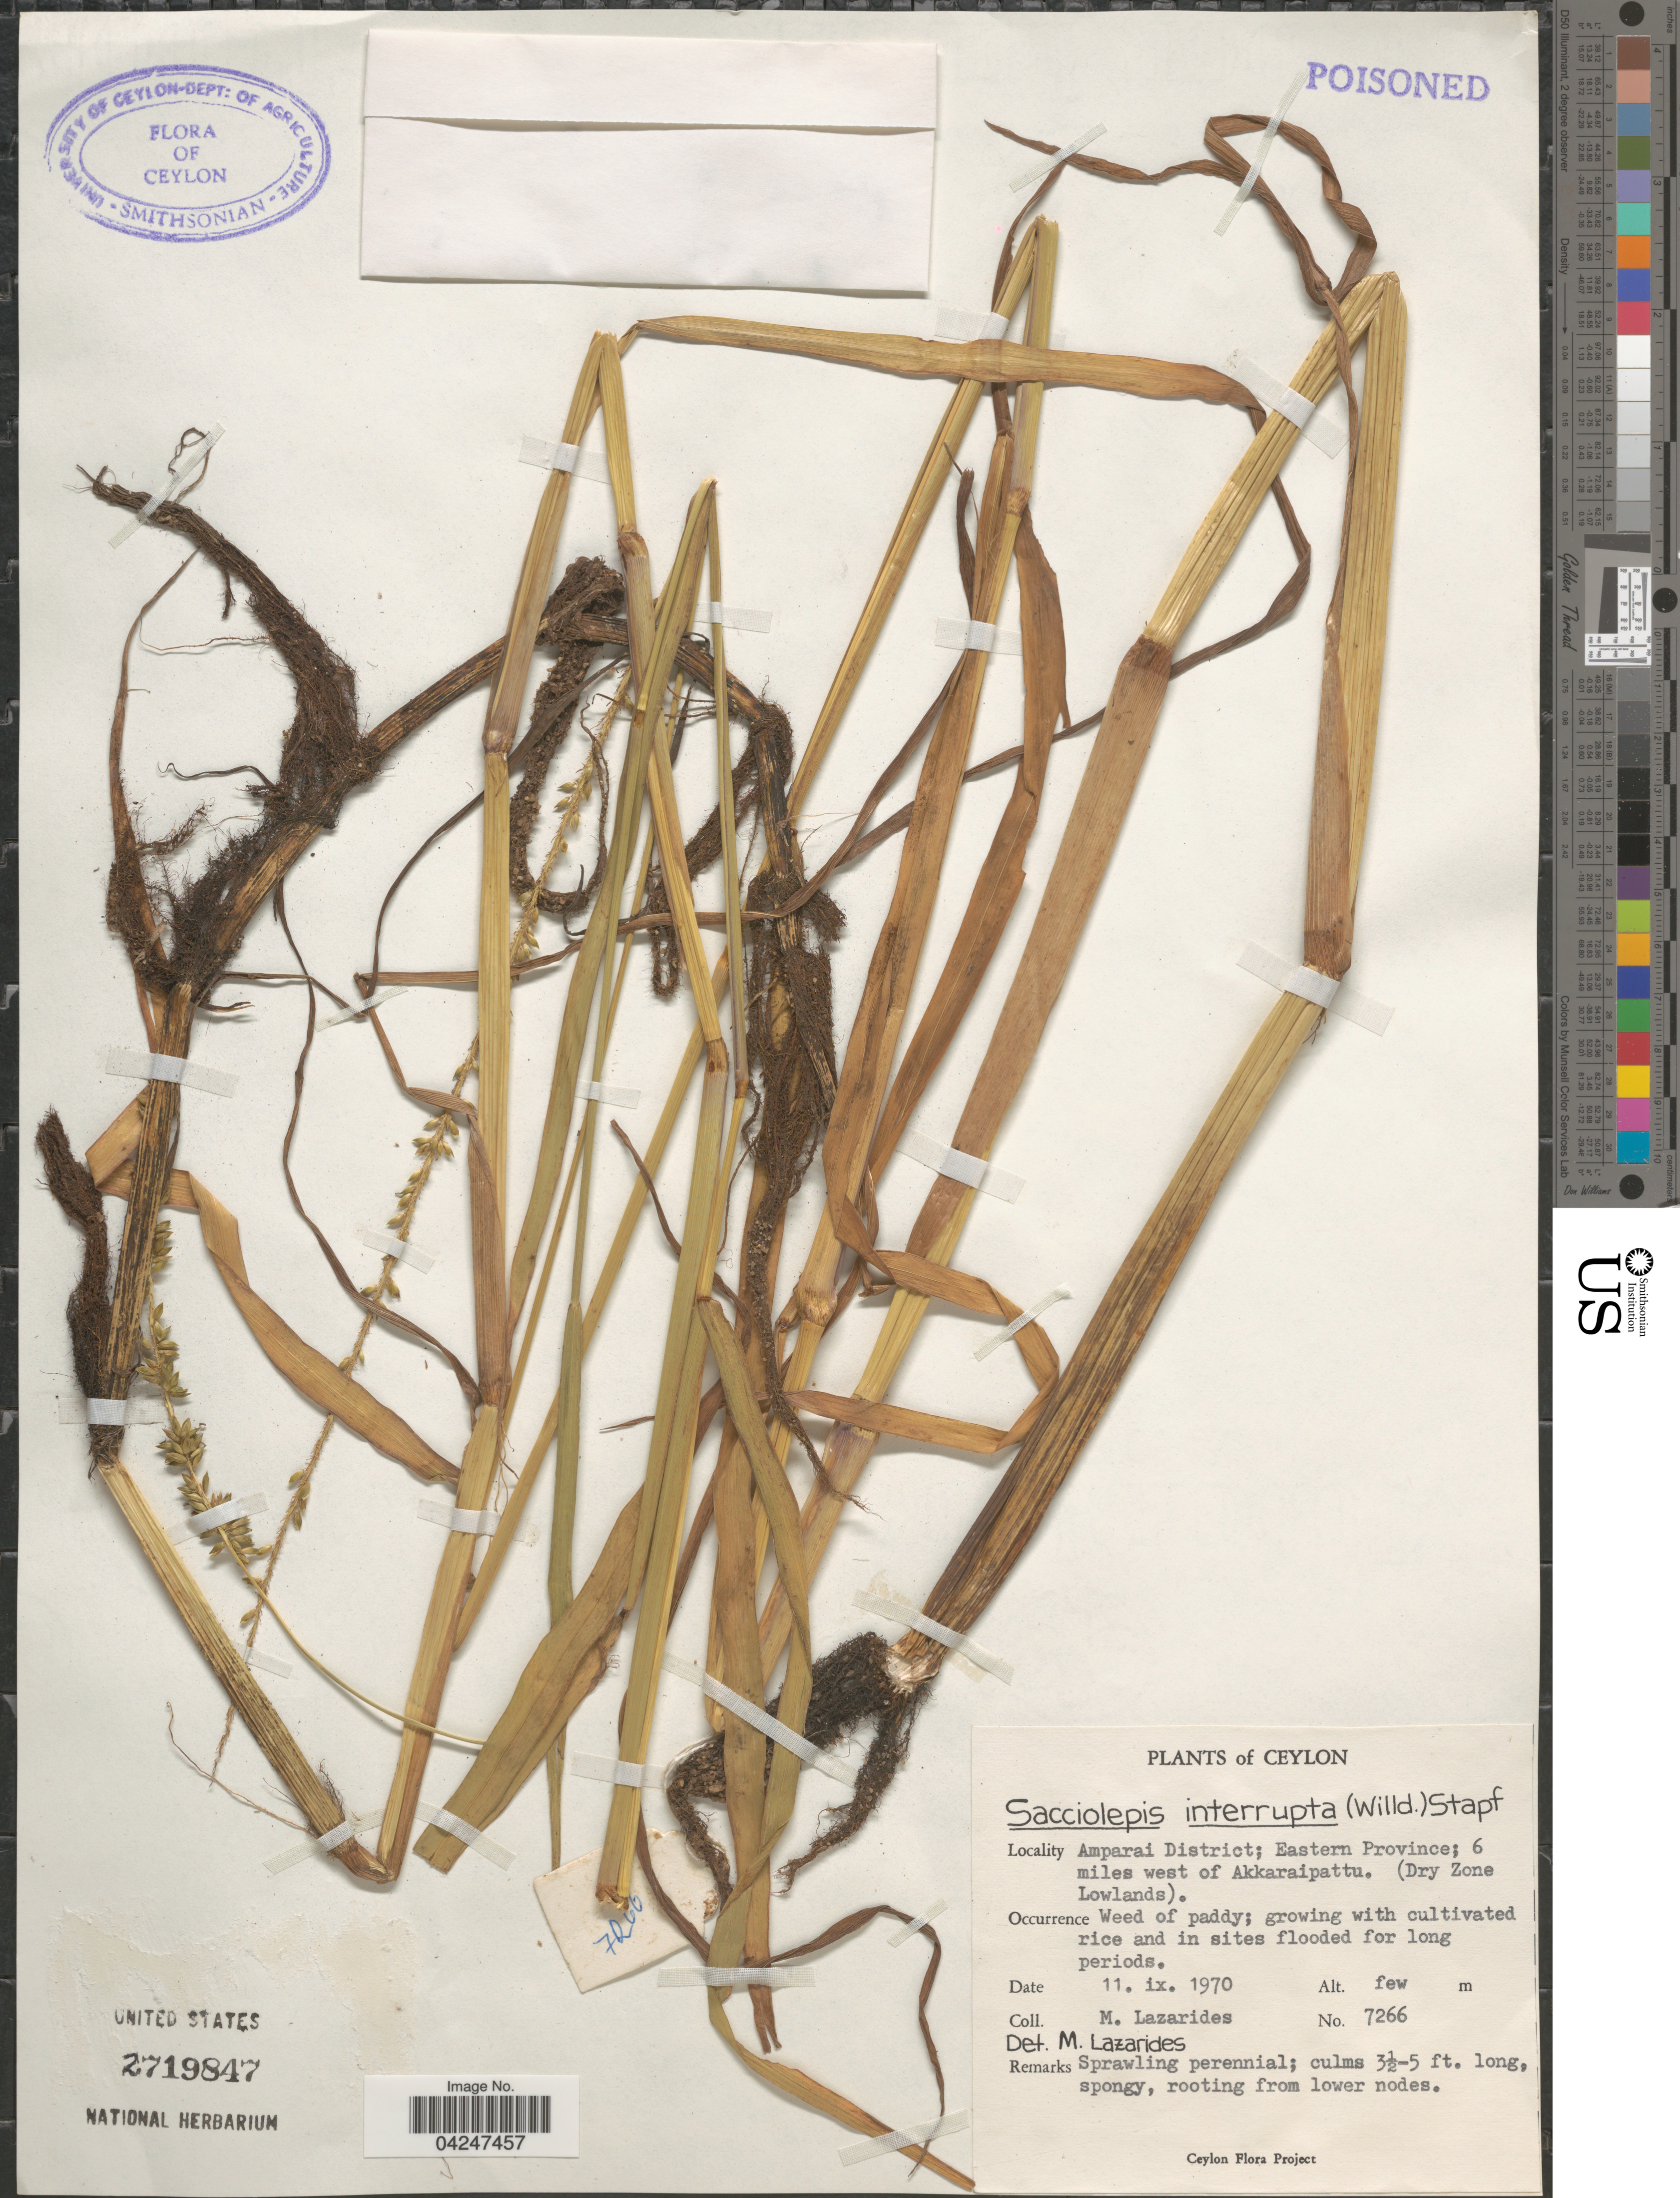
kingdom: Plantae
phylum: Tracheophyta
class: Liliopsida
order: Poales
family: Poaceae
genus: Sacciolepis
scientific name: Sacciolepis interrupta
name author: (Willd.) Stapf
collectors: M. Lazarides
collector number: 7266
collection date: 1970-09-11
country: Sri Lanka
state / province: Eastern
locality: Ceylon. Amparai District; 6 miles west of Akkaraipattu. (Dry Zone Lowlands).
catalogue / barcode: US 2719847